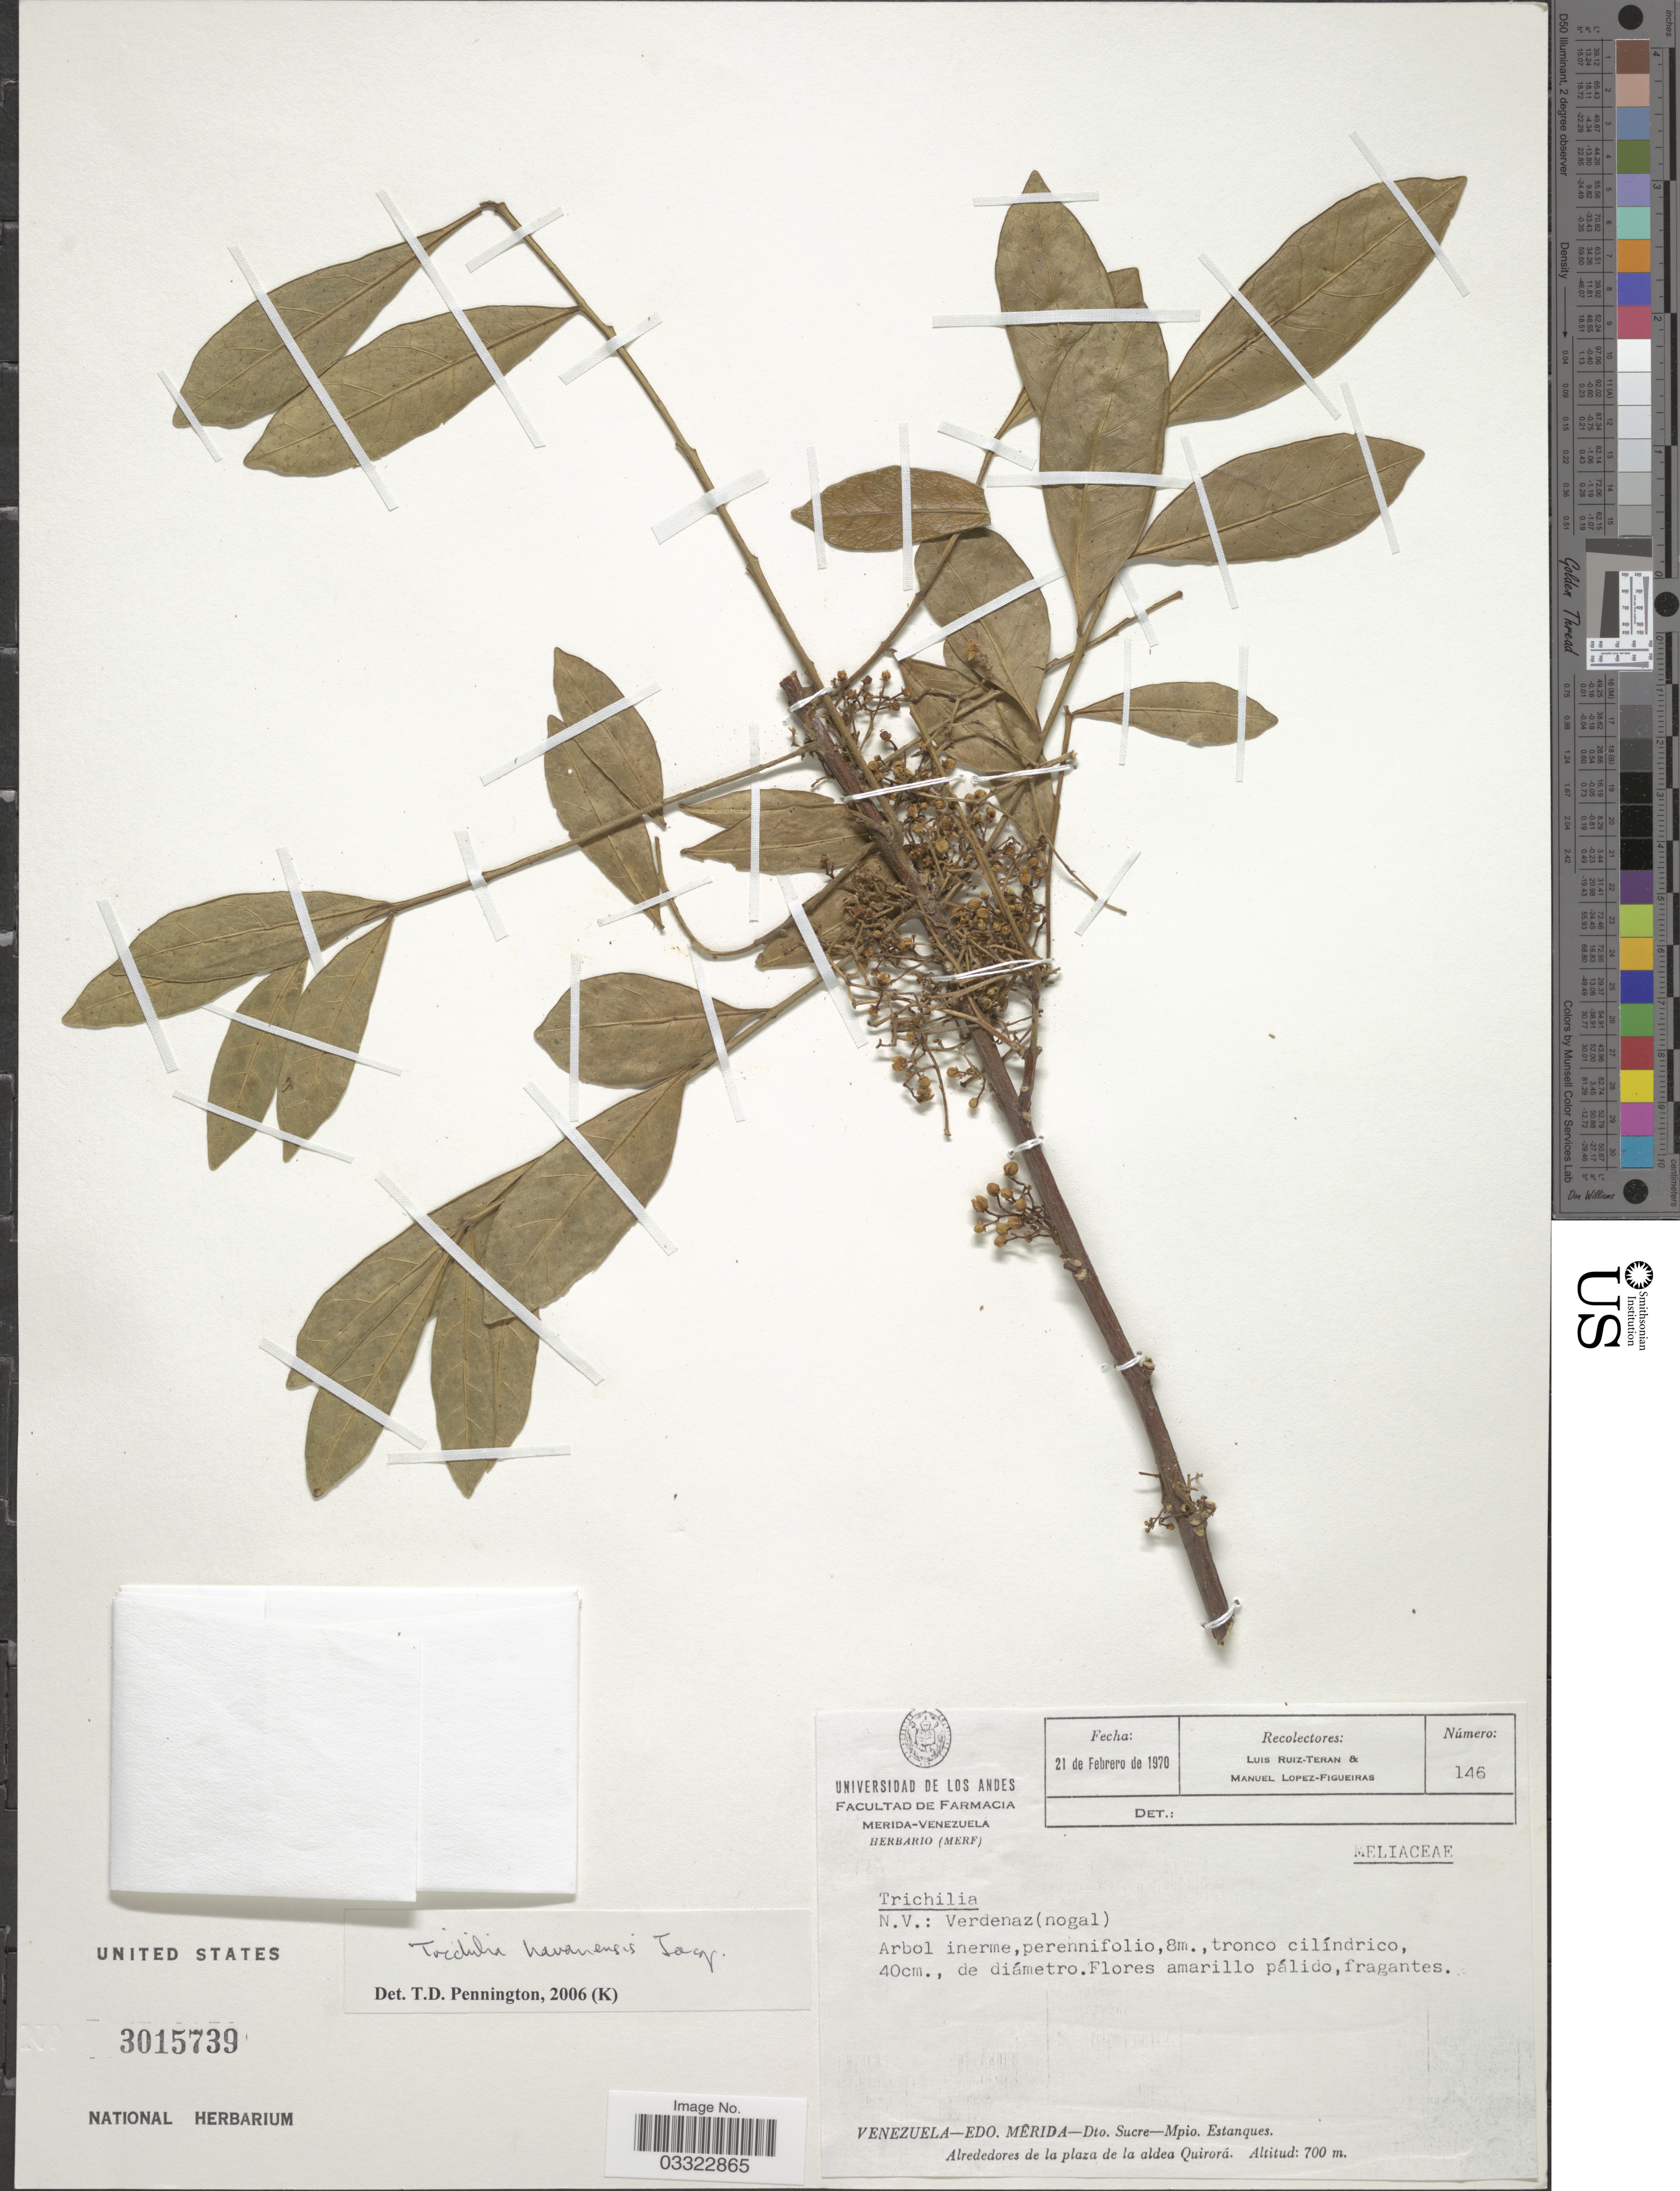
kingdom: Plantae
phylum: Tracheophyta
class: Magnoliopsida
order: Sapindales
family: Meliaceae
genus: Trichilia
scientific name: Trichilia havanensis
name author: Jacq.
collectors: L. E. Ruíz-Terán & M. López Figueiras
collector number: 146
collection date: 1970-02-21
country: Venezuela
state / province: Mérida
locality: Edo. Merida-Dto. Sucre-Mpio. Estanques. Alrededores de la plaza de la aldea Quirorá.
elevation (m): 700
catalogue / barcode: US 3015739